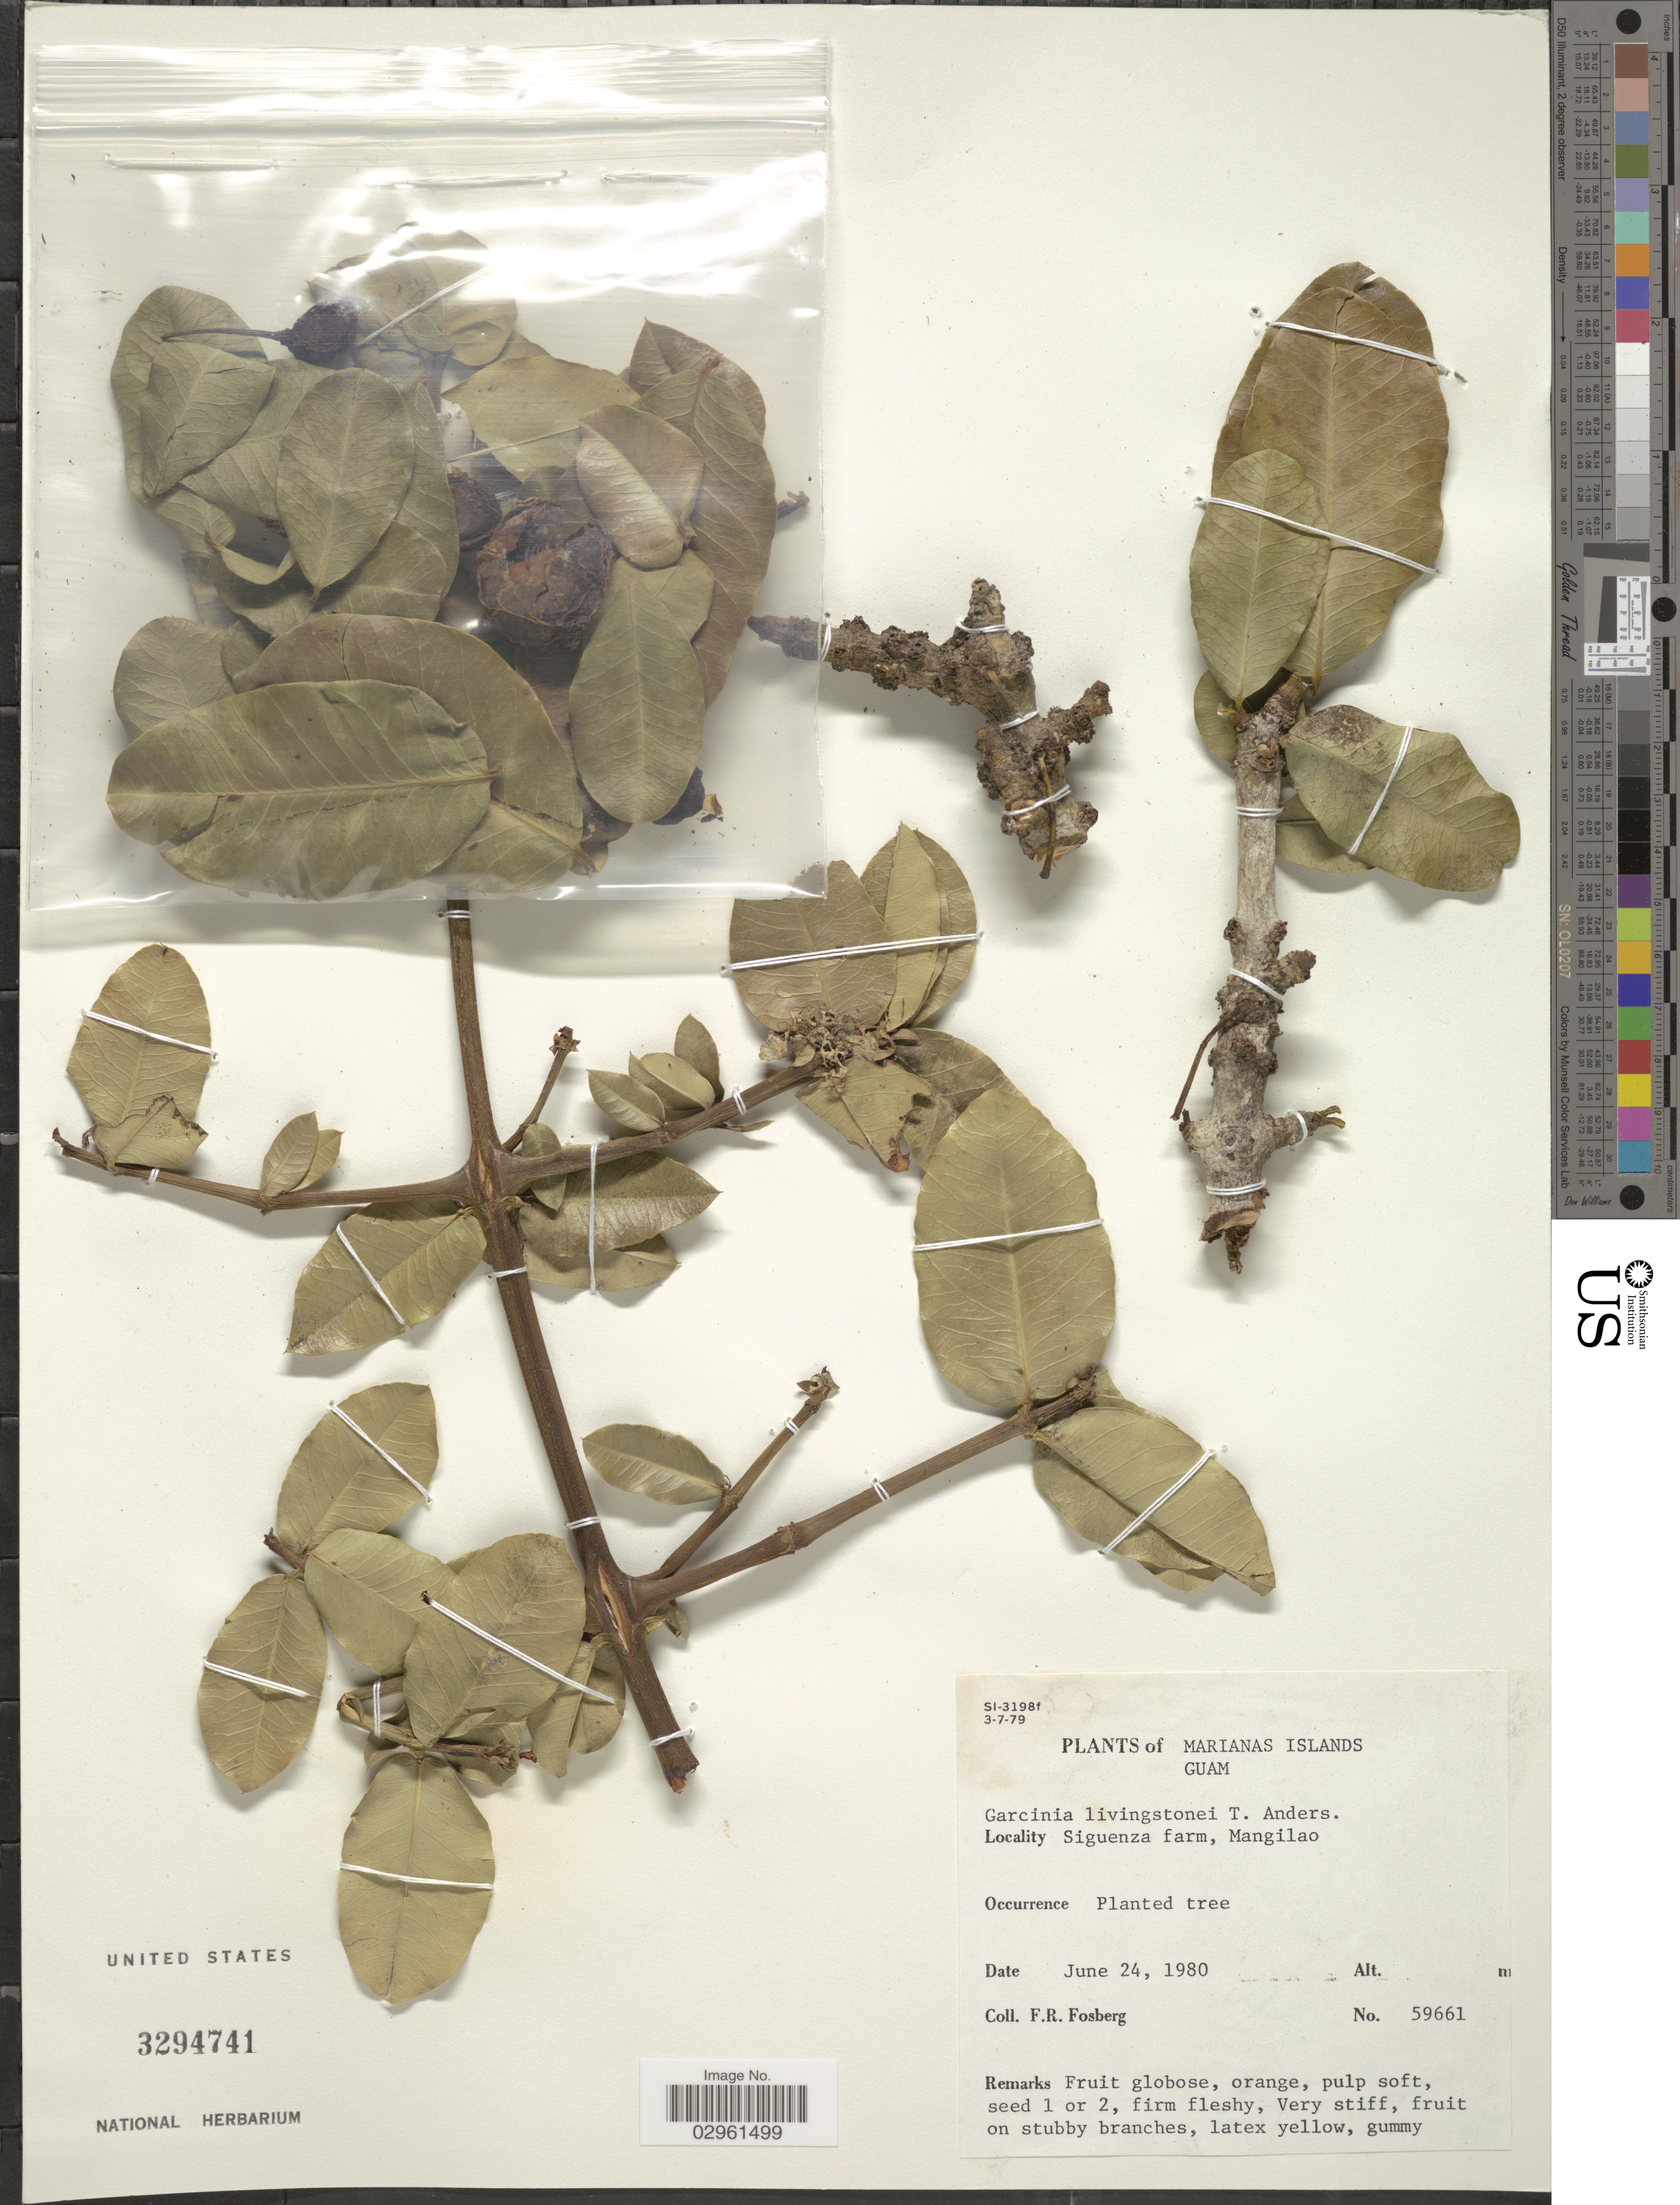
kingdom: Plantae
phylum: Tracheophyta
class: Magnoliopsida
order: Malpighiales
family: Clusiaceae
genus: Garcinia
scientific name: Garcinia livingstonei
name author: T. Anderson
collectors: F. R. Fosberg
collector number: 59661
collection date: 1980-06-24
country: Guam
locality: Marianas Islands, Siguenza farm, Mangilao.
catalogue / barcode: US 3294741